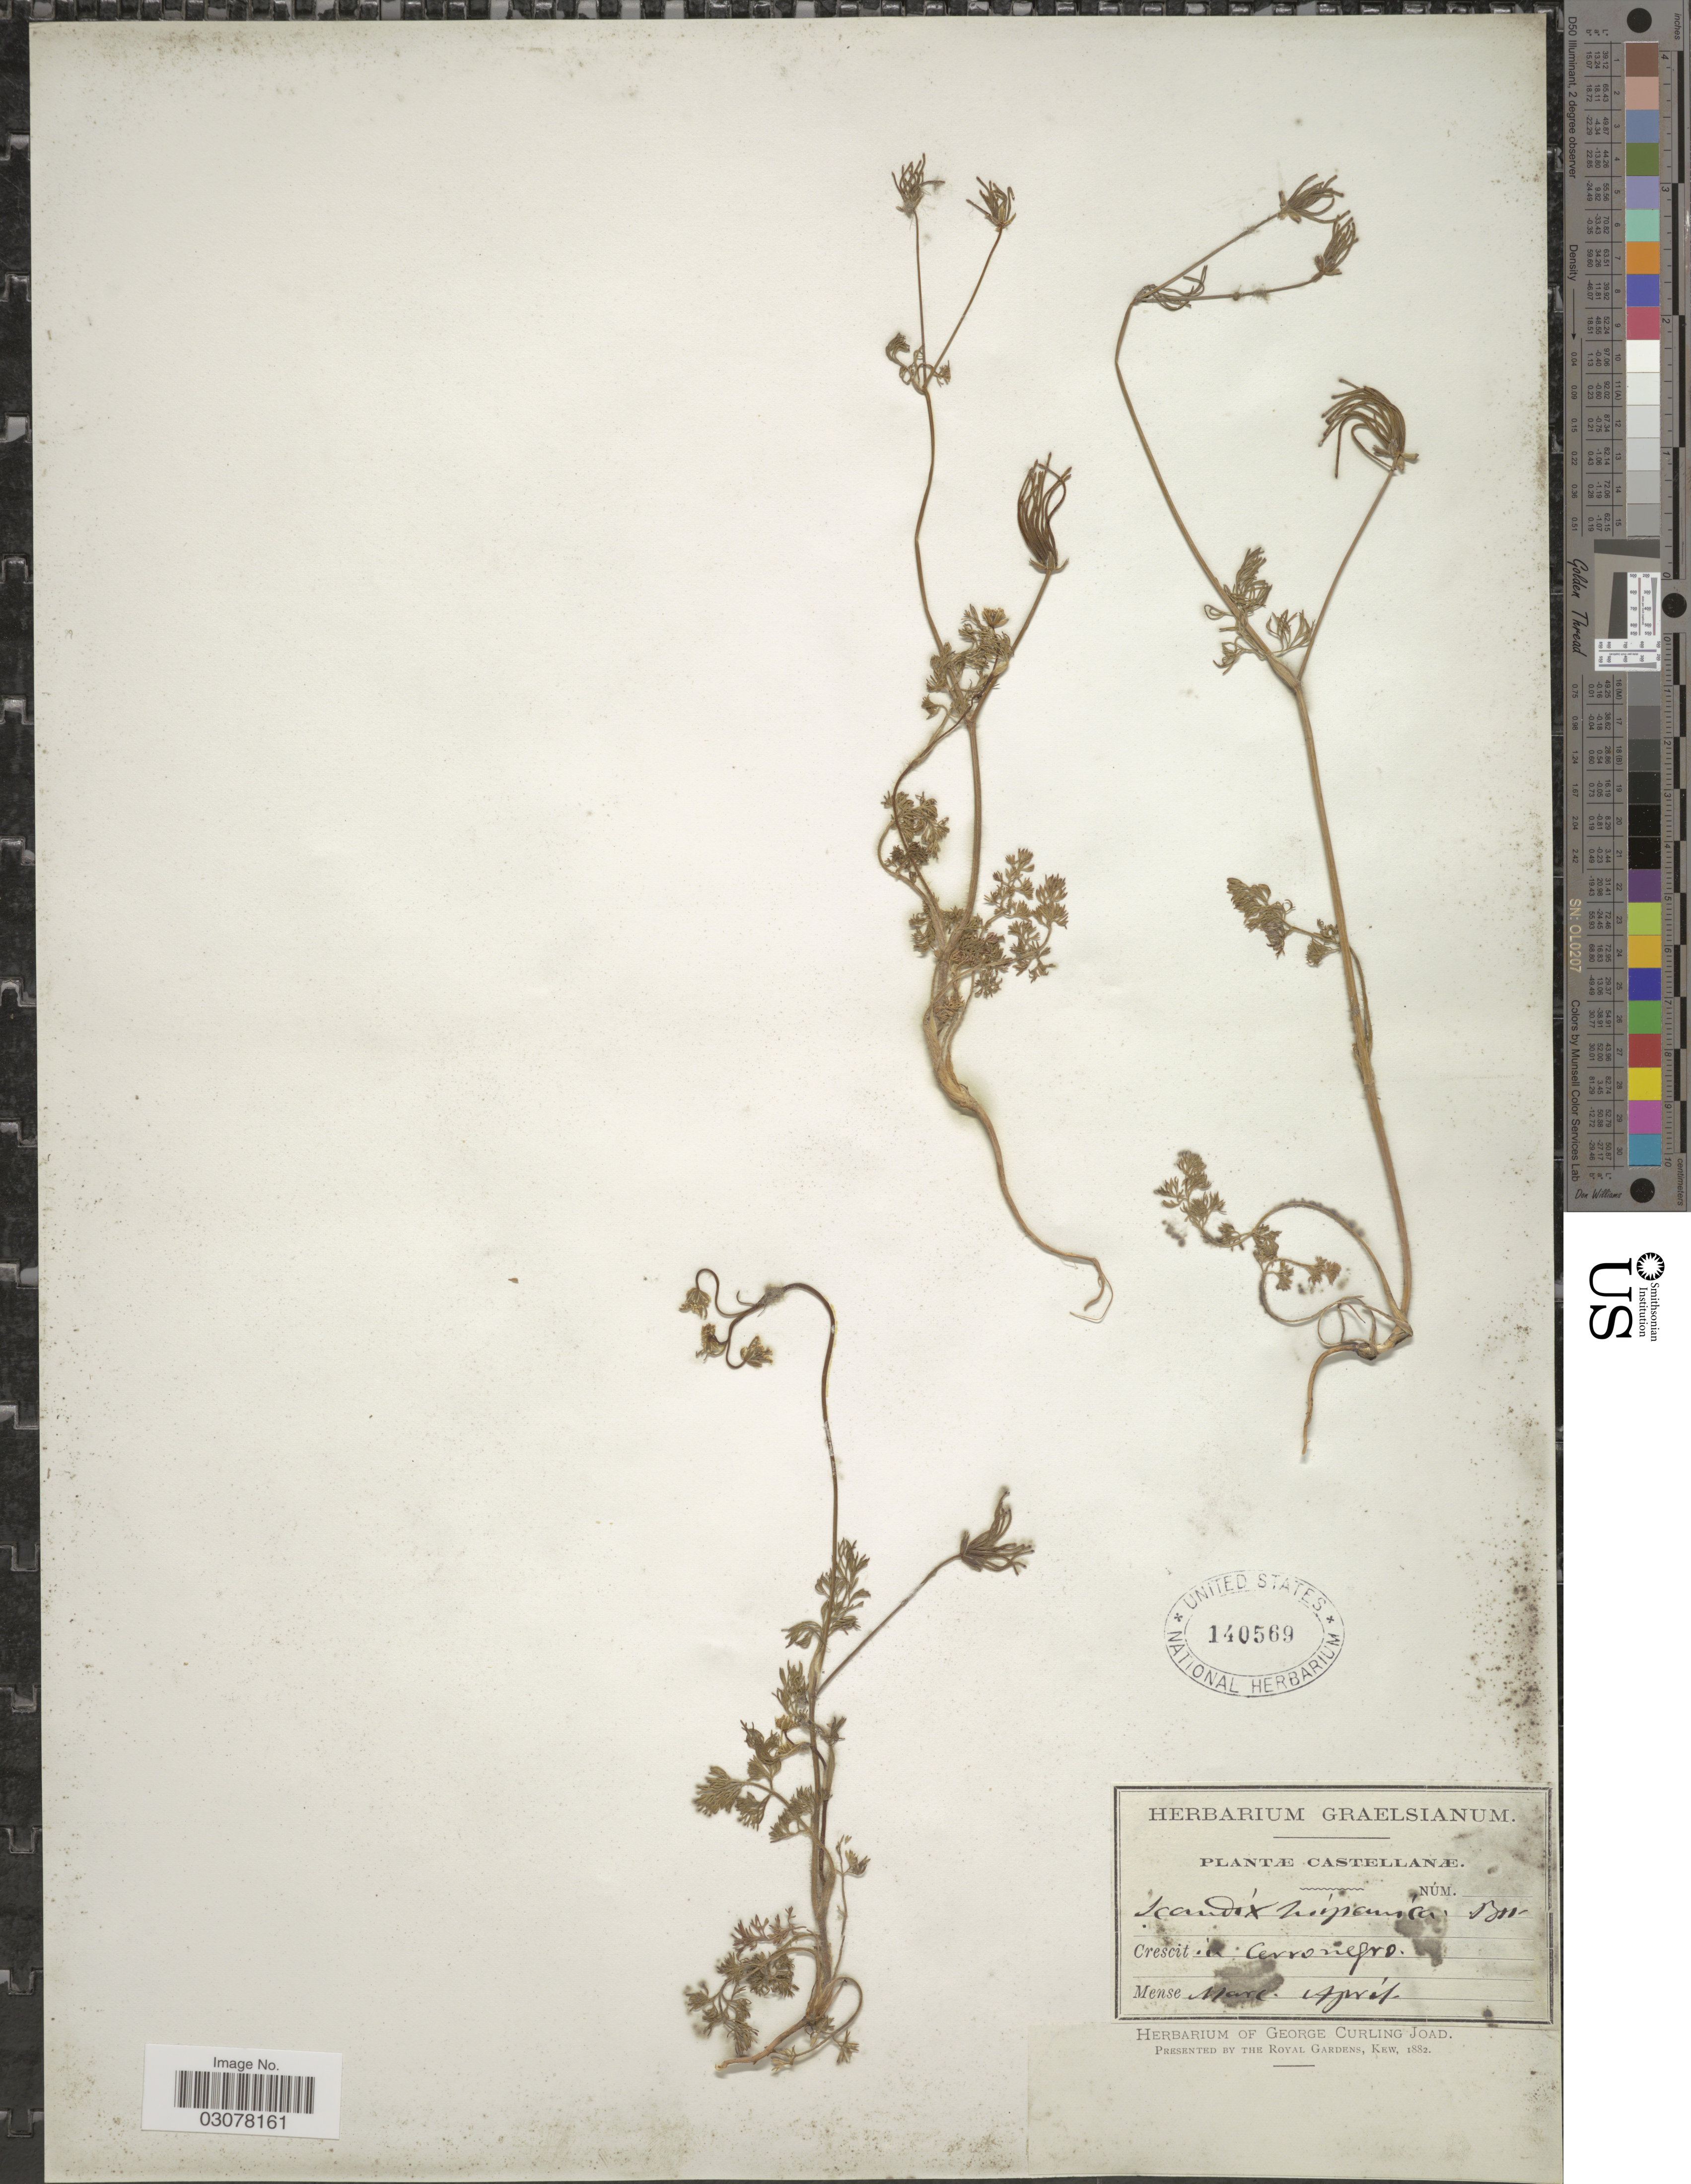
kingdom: Plantae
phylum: Tracheophyta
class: Magnoliopsida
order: Apiales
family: Apiaceae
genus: Scandix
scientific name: Scandix hispanica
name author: Boiss.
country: Nicaragua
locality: Cerro Negro.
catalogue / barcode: US 140569